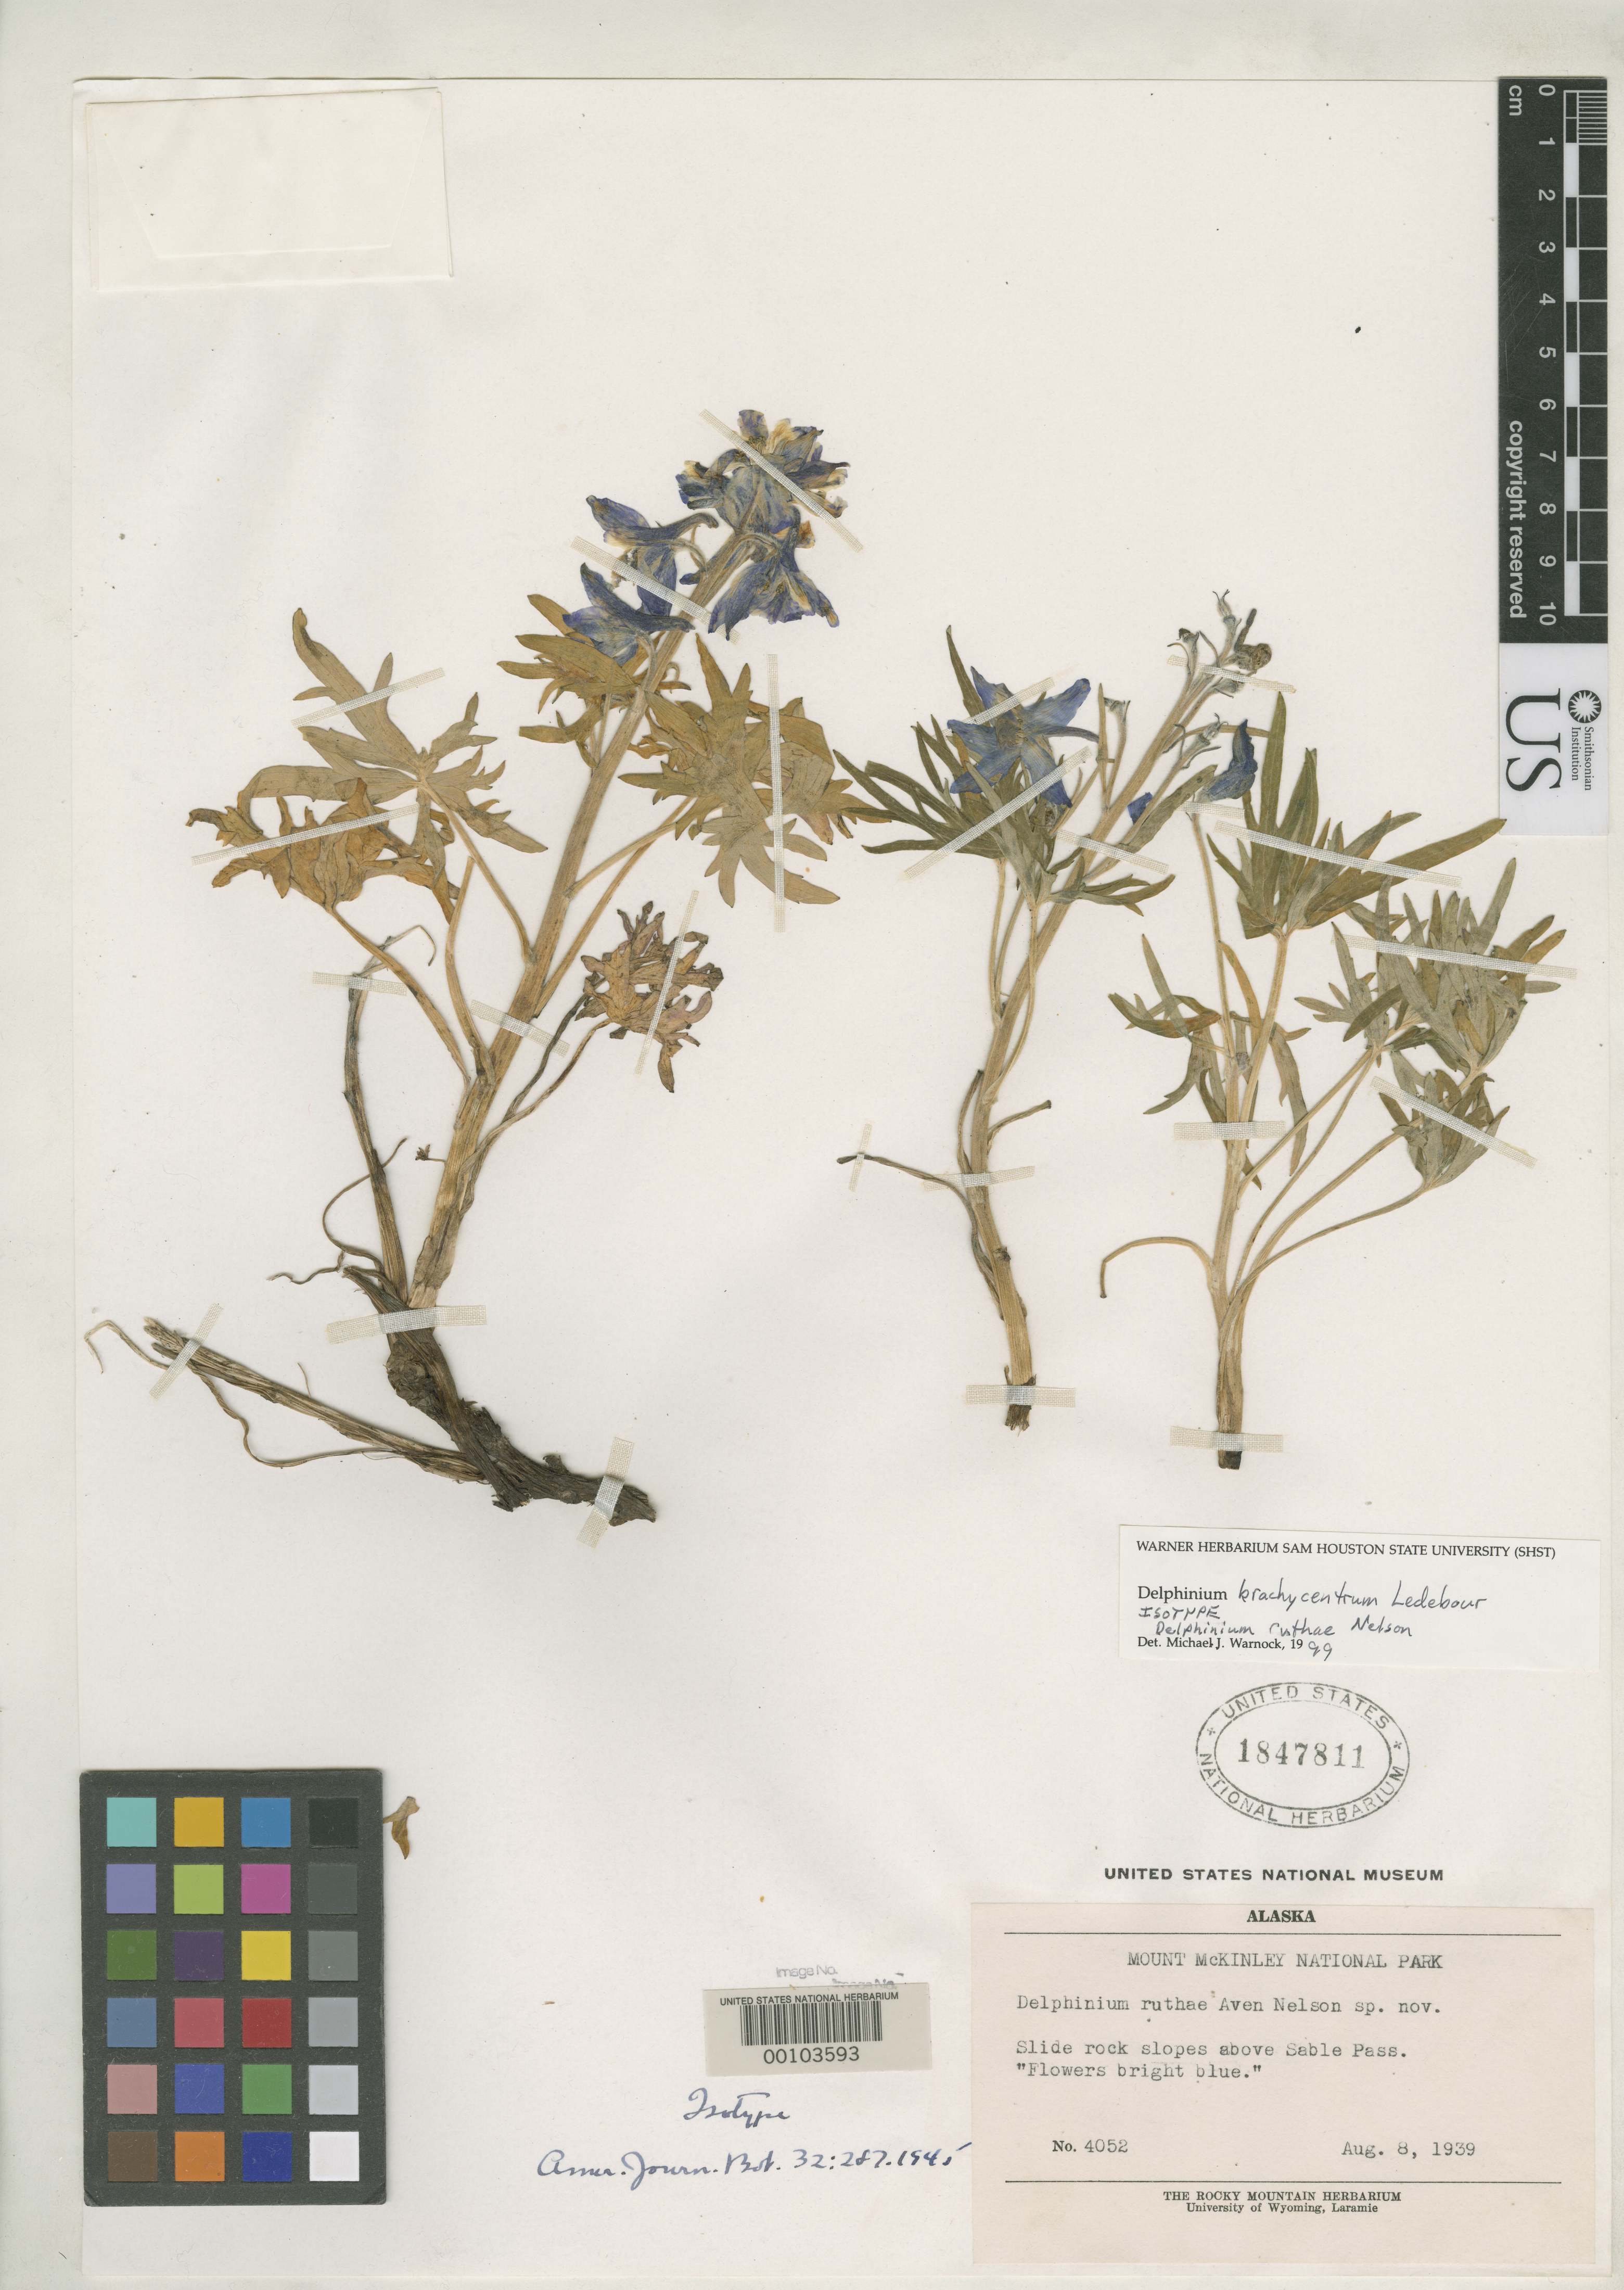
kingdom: Plantae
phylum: Tracheophyta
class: Magnoliopsida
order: Ranunculales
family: Ranunculaceae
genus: Delphinium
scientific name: Delphinium ruthae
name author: A. Nelson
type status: Isotype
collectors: A. Nelson & R. A. Nelson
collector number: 4052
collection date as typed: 08 Aug 1939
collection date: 1939-08-08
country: United States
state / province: Alaska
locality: Mount McKinley National Park, above Savine Pass.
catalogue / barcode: US 1847811